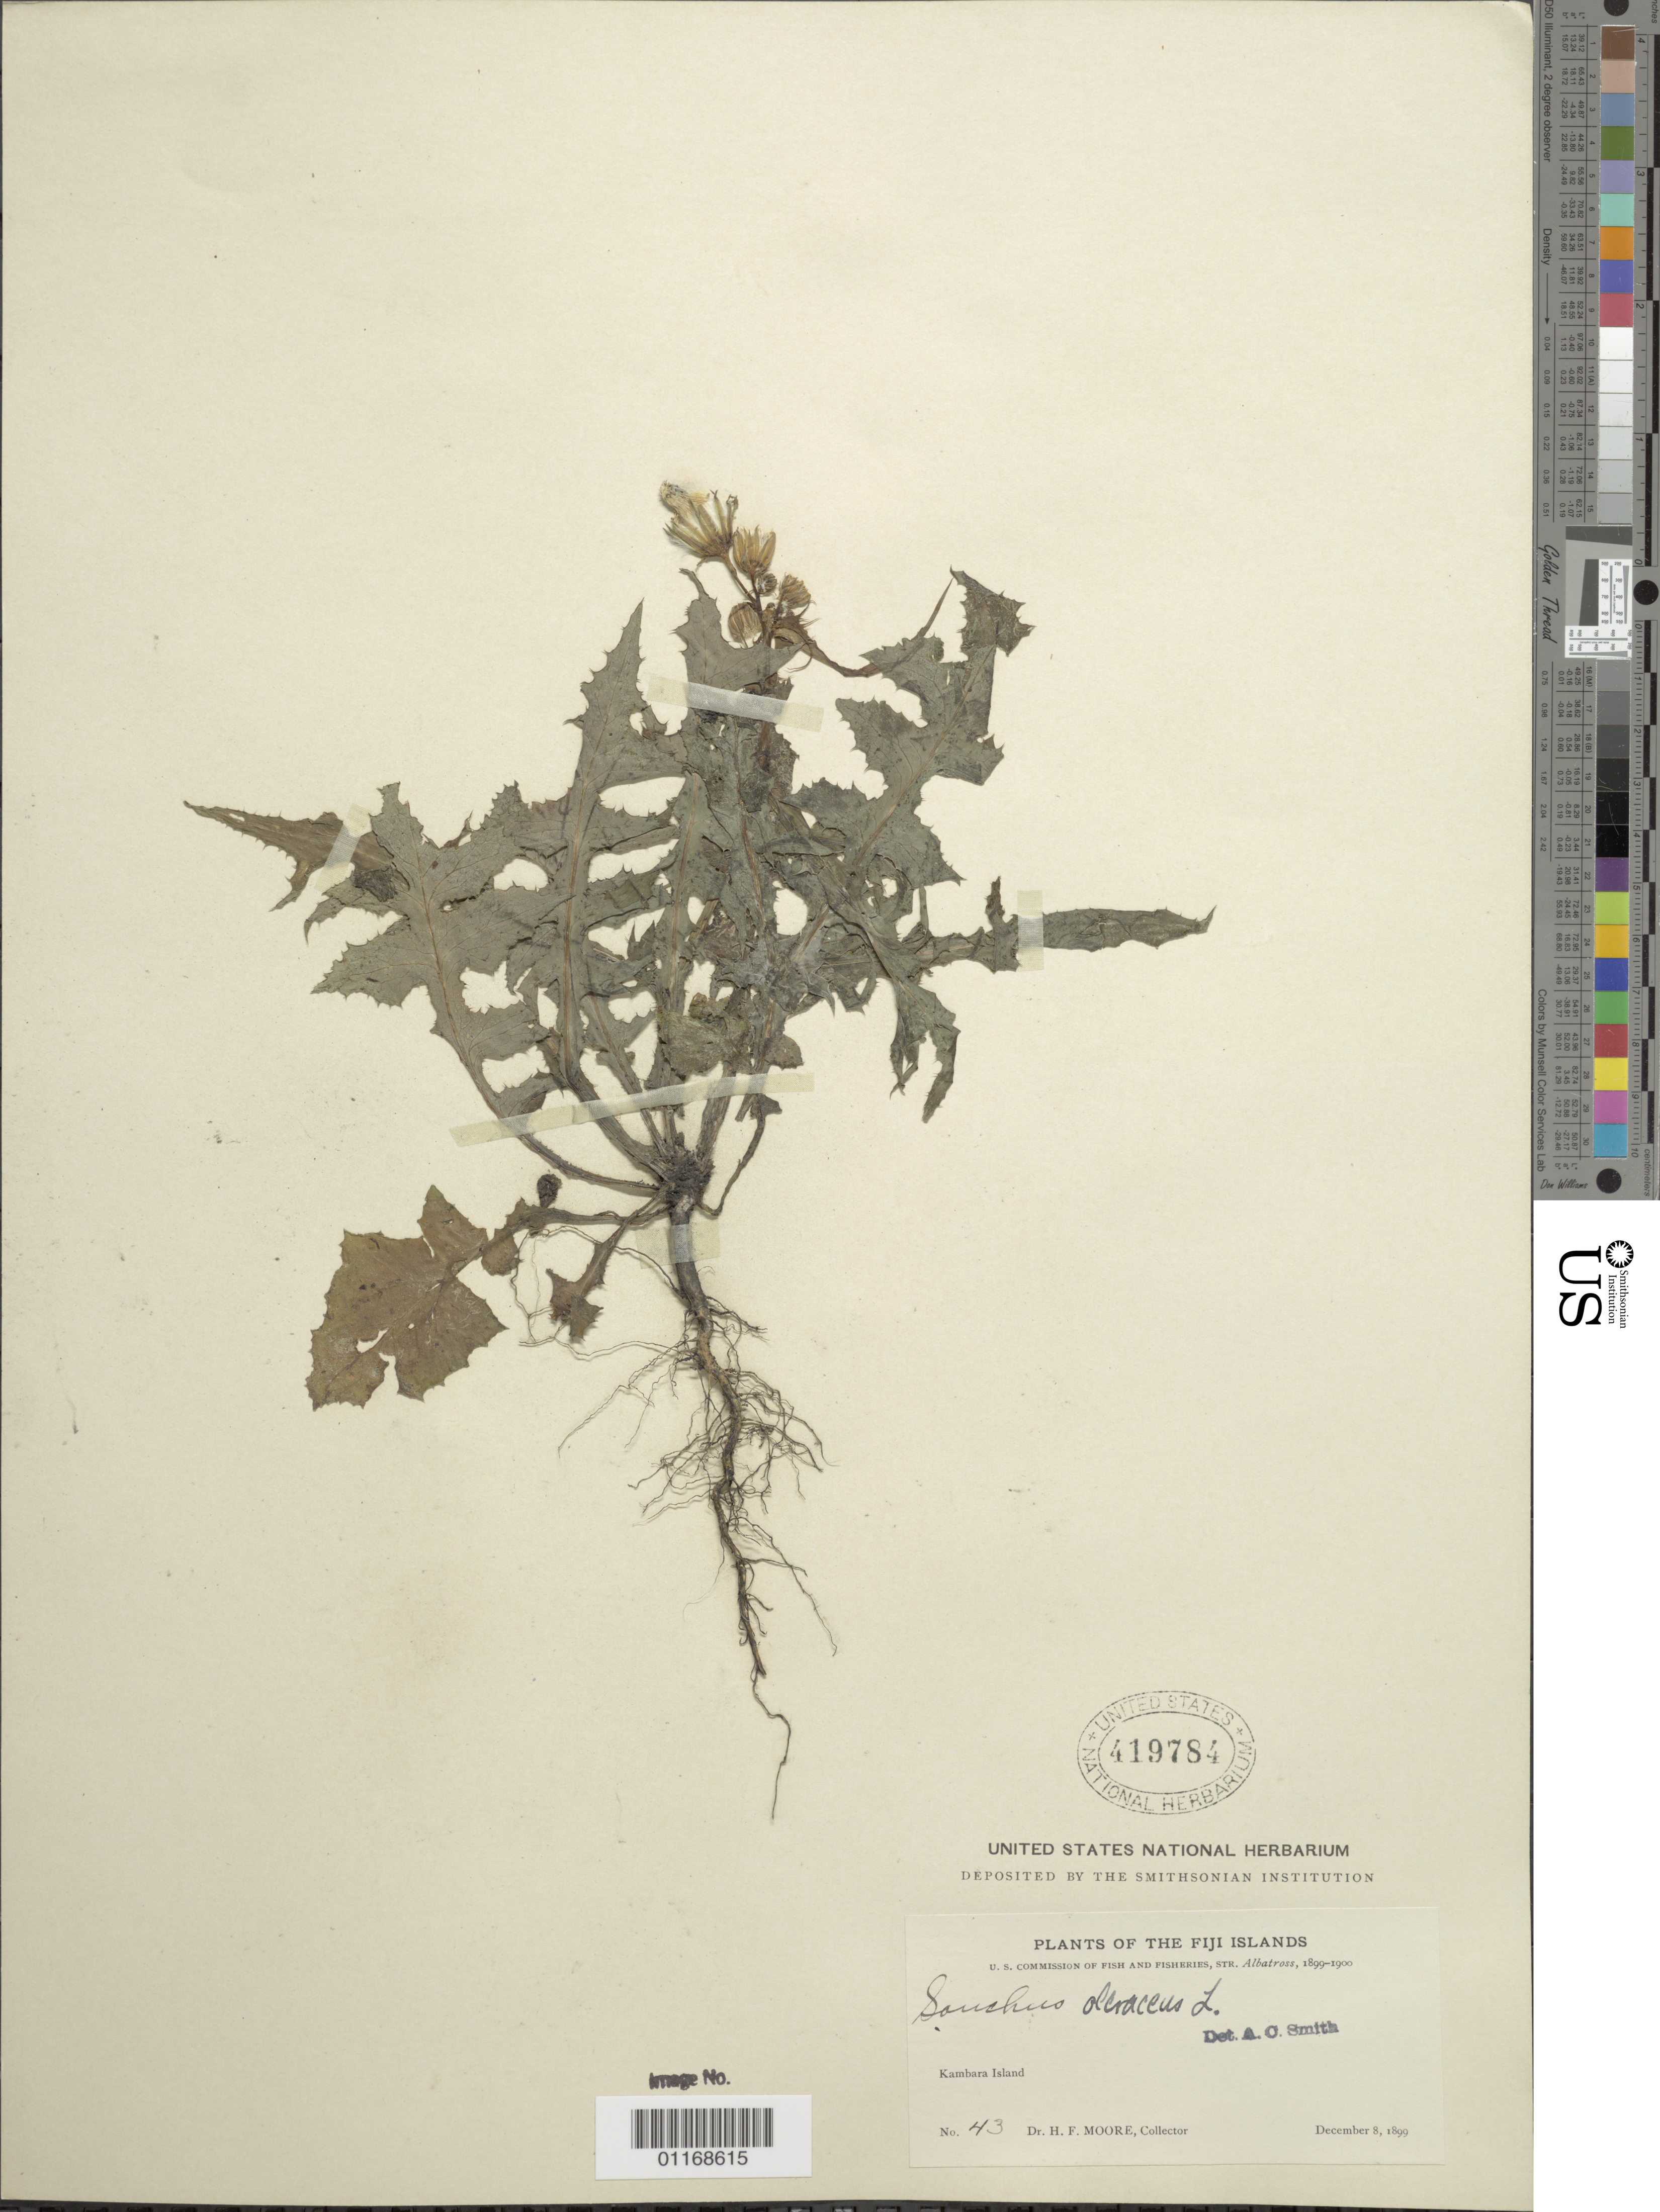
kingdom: Plantae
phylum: Tracheophyta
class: Magnoliopsida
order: Asterales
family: Asteraceae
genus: Sonchus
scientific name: Sonchus oleraceus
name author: L.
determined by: Smith, A. C.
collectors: H. F. Moore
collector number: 43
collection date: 1899-12-08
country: Fiji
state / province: Eastern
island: Kabara [Kambara]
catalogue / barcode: US 419784